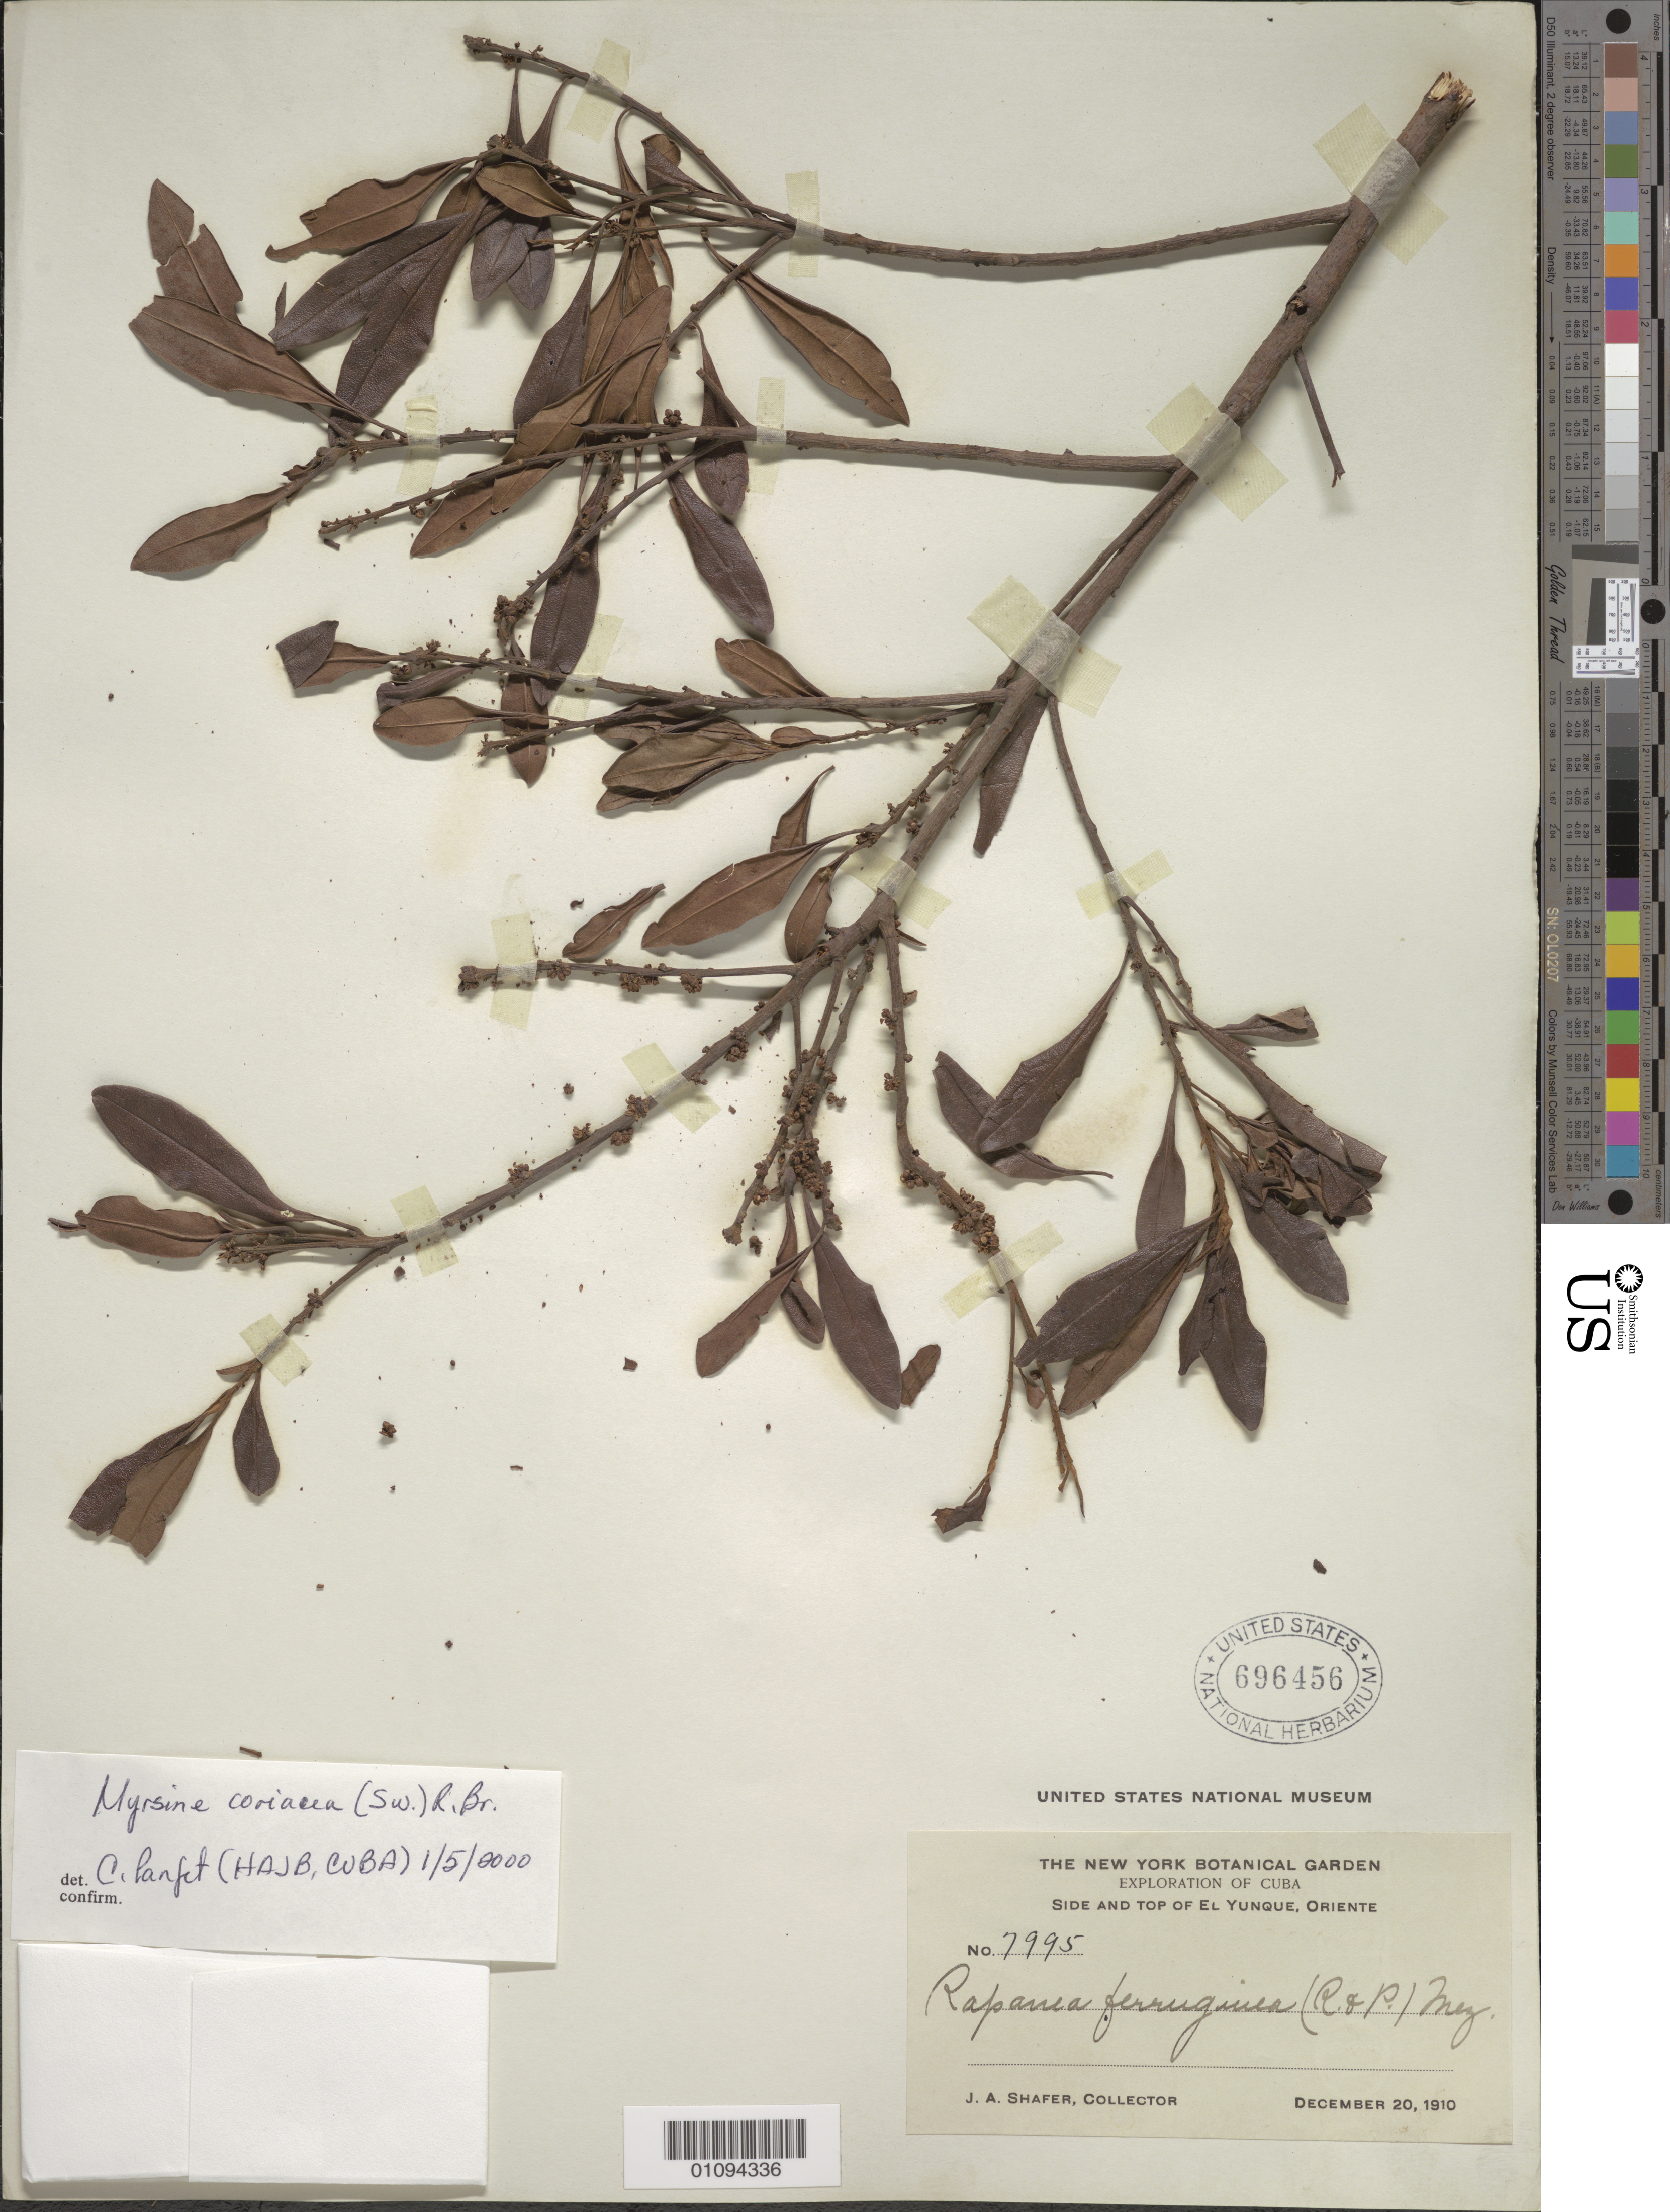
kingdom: Plantae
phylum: Tracheophyta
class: Magnoliopsida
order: Ericales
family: Primulaceae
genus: Myrsine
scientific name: Myrsine coriacea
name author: (Sw.) R. Br. ex Roem. & Schult.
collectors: J. A. Shafer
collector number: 7995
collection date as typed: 20 Dec 1910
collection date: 1910-12-20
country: Cuba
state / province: Guantánamo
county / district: Baracoa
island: Cuba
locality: El Yunque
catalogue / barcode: US 696456